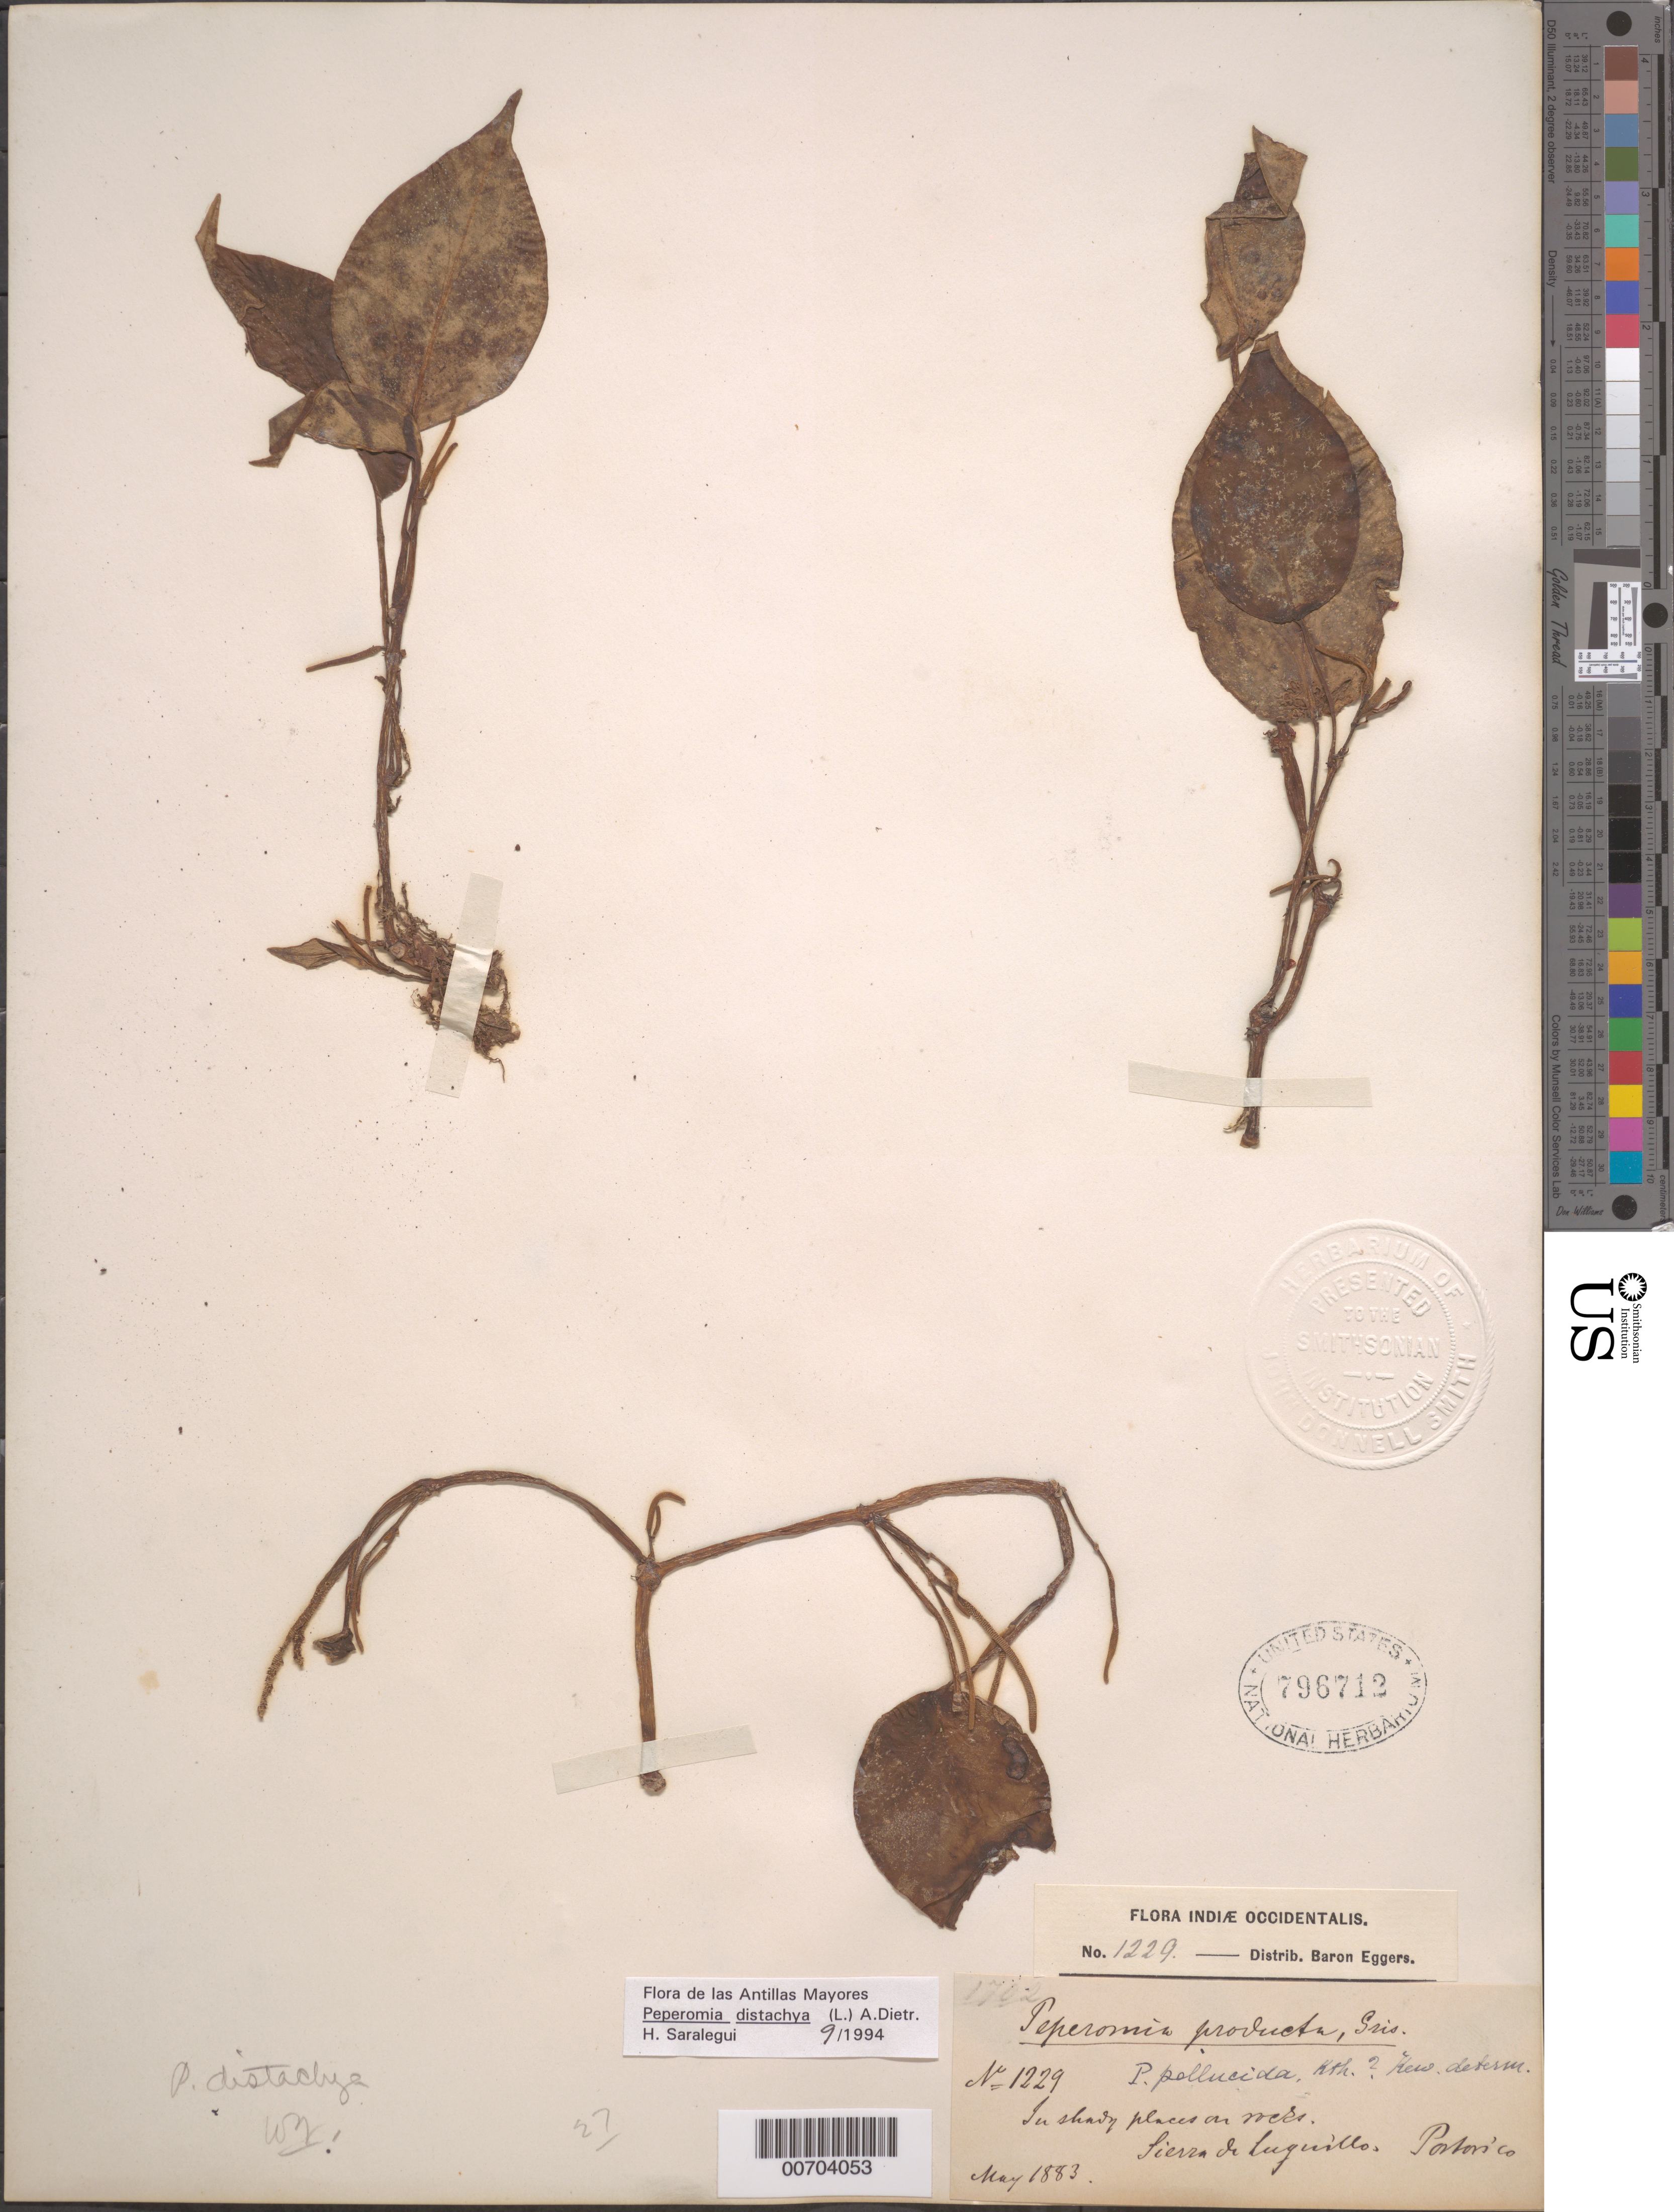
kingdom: Plantae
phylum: Tracheophyta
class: Magnoliopsida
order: Piperales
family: Piperaceae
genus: Peperomia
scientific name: Peperomia distachya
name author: (L.) A. Dietr.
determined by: Saralegui Boza, H.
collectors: H. F. A. von Eggers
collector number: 1229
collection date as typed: May 1883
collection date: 1883-05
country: Puerto Rico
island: Greater Antilles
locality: Sierra de Luguillo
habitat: In shady places on rocks.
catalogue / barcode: US 796712